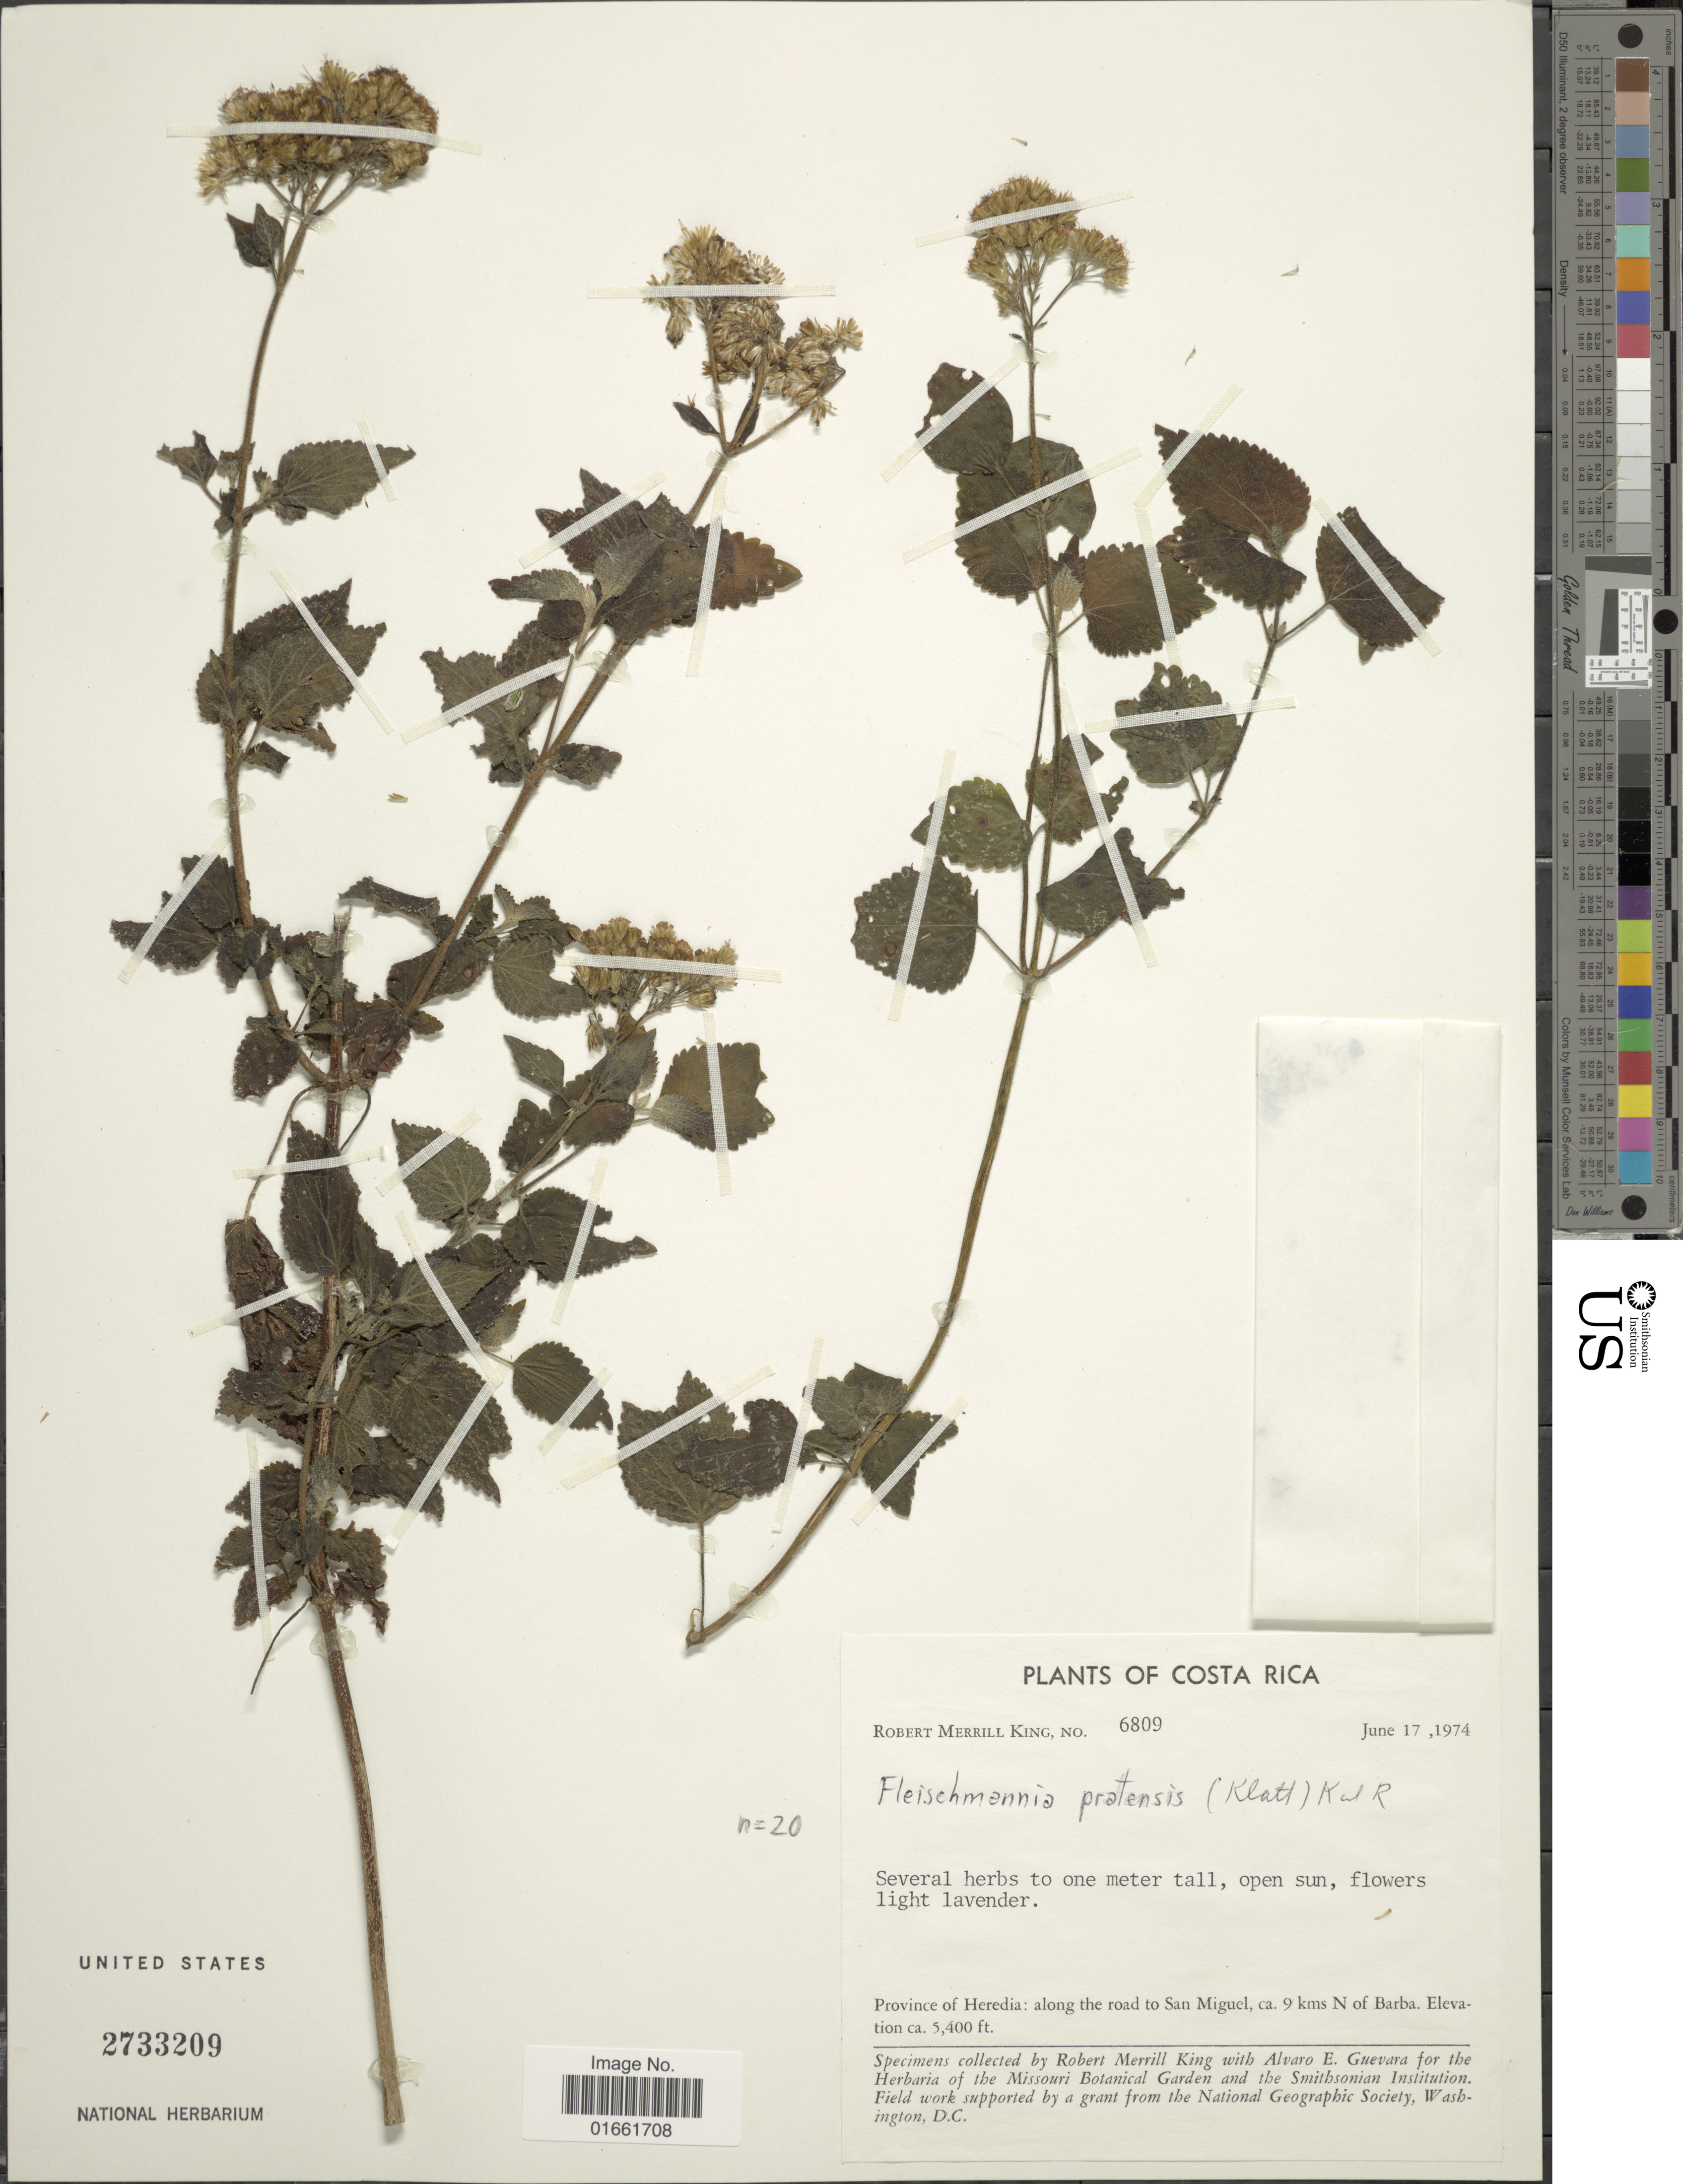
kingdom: Plantae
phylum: Tracheophyta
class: Magnoliopsida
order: Asterales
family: Asteraceae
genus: Fleischmannia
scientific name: Fleischmannia pratensis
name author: (Klatt) R.M. King & H. Rob.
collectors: R. M. King & A. E. Guevara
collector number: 6809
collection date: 1974-06-17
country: Costa Rica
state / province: Heredia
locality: Province of Heredia, along the road to San Miquel, ca 9 kms N of Barba.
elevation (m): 1646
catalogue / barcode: US 2733209